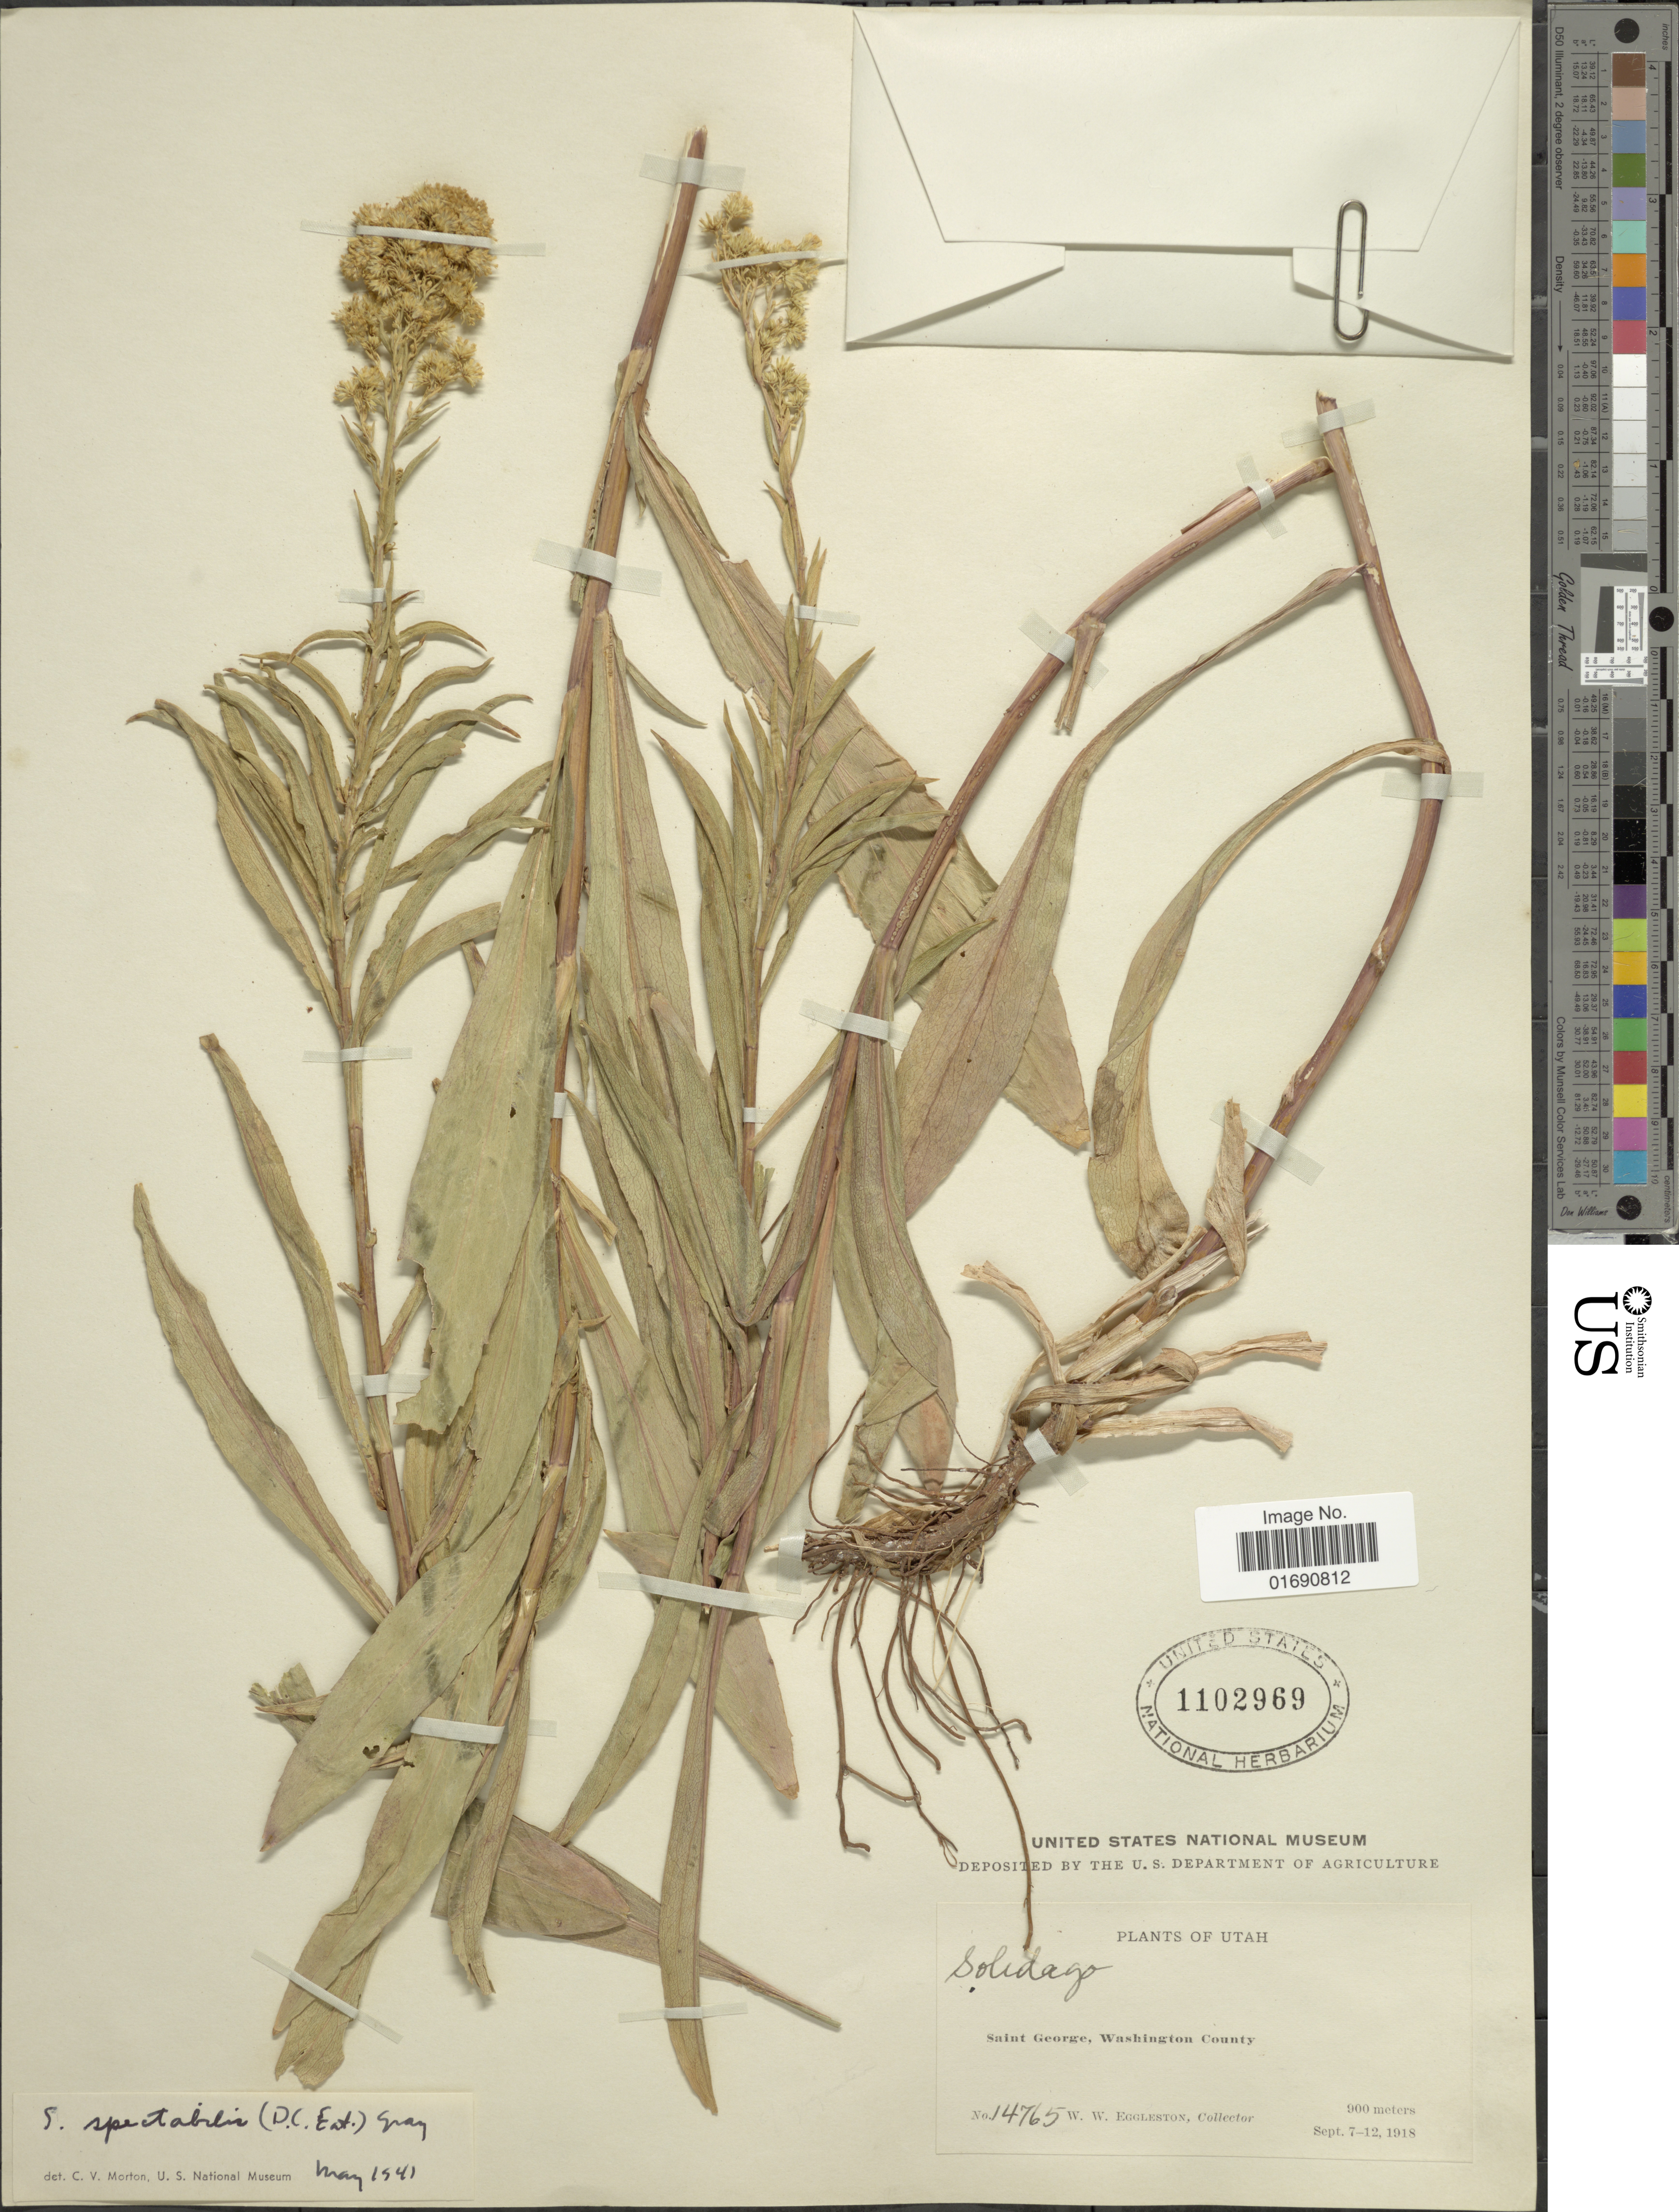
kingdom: Plantae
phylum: Tracheophyta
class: Magnoliopsida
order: Asterales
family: Asteraceae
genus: Solidago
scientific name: Solidago spectabilis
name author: (D.C. Eaton) A. Gray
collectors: W. W. Eggleston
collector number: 14765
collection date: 1918-09-07/1918-09-12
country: United States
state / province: Utah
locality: Saint George, Washington County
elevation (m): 900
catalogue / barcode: US 1102969